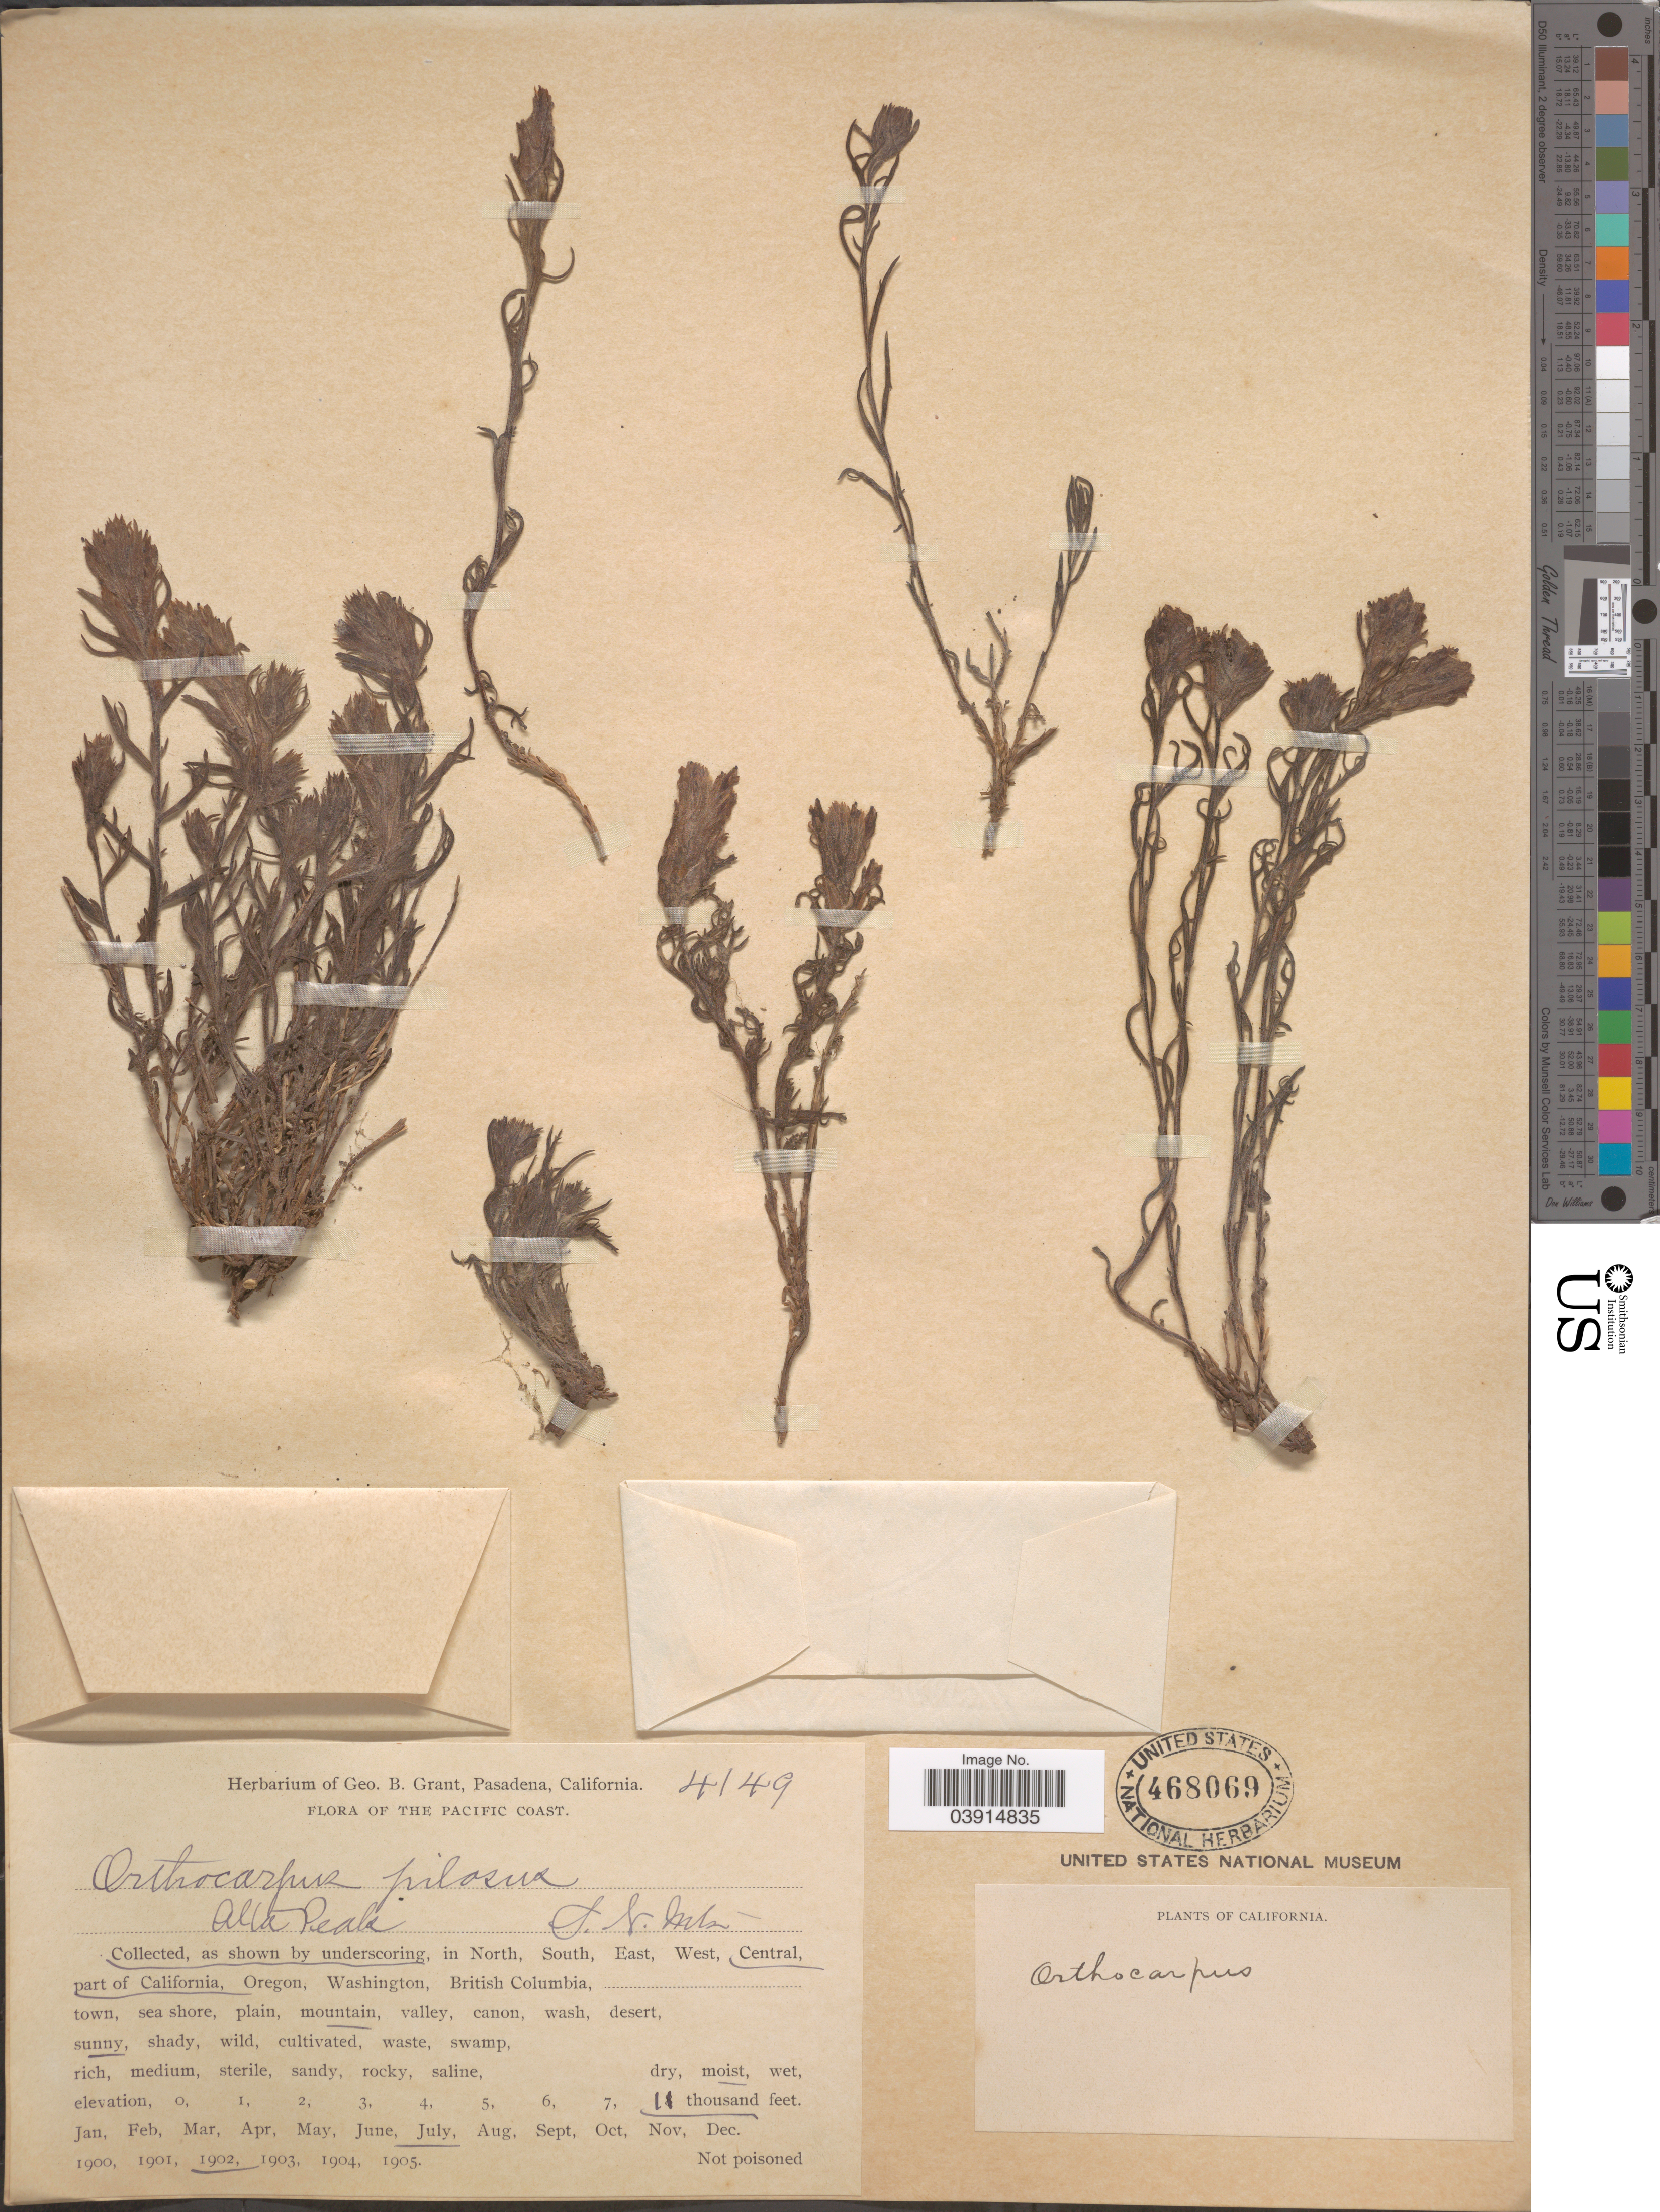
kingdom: Plantae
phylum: Tracheophyta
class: Magnoliopsida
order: Lamiales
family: Orobanchaceae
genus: Castilleja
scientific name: Castilleja sp.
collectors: ex herb. Geo. B. Grant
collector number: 4149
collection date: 1902-07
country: United States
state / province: California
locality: Pacific Coast. Alta Peak. S. N. Mtn. Central part of California.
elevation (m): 3353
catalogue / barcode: US 468069